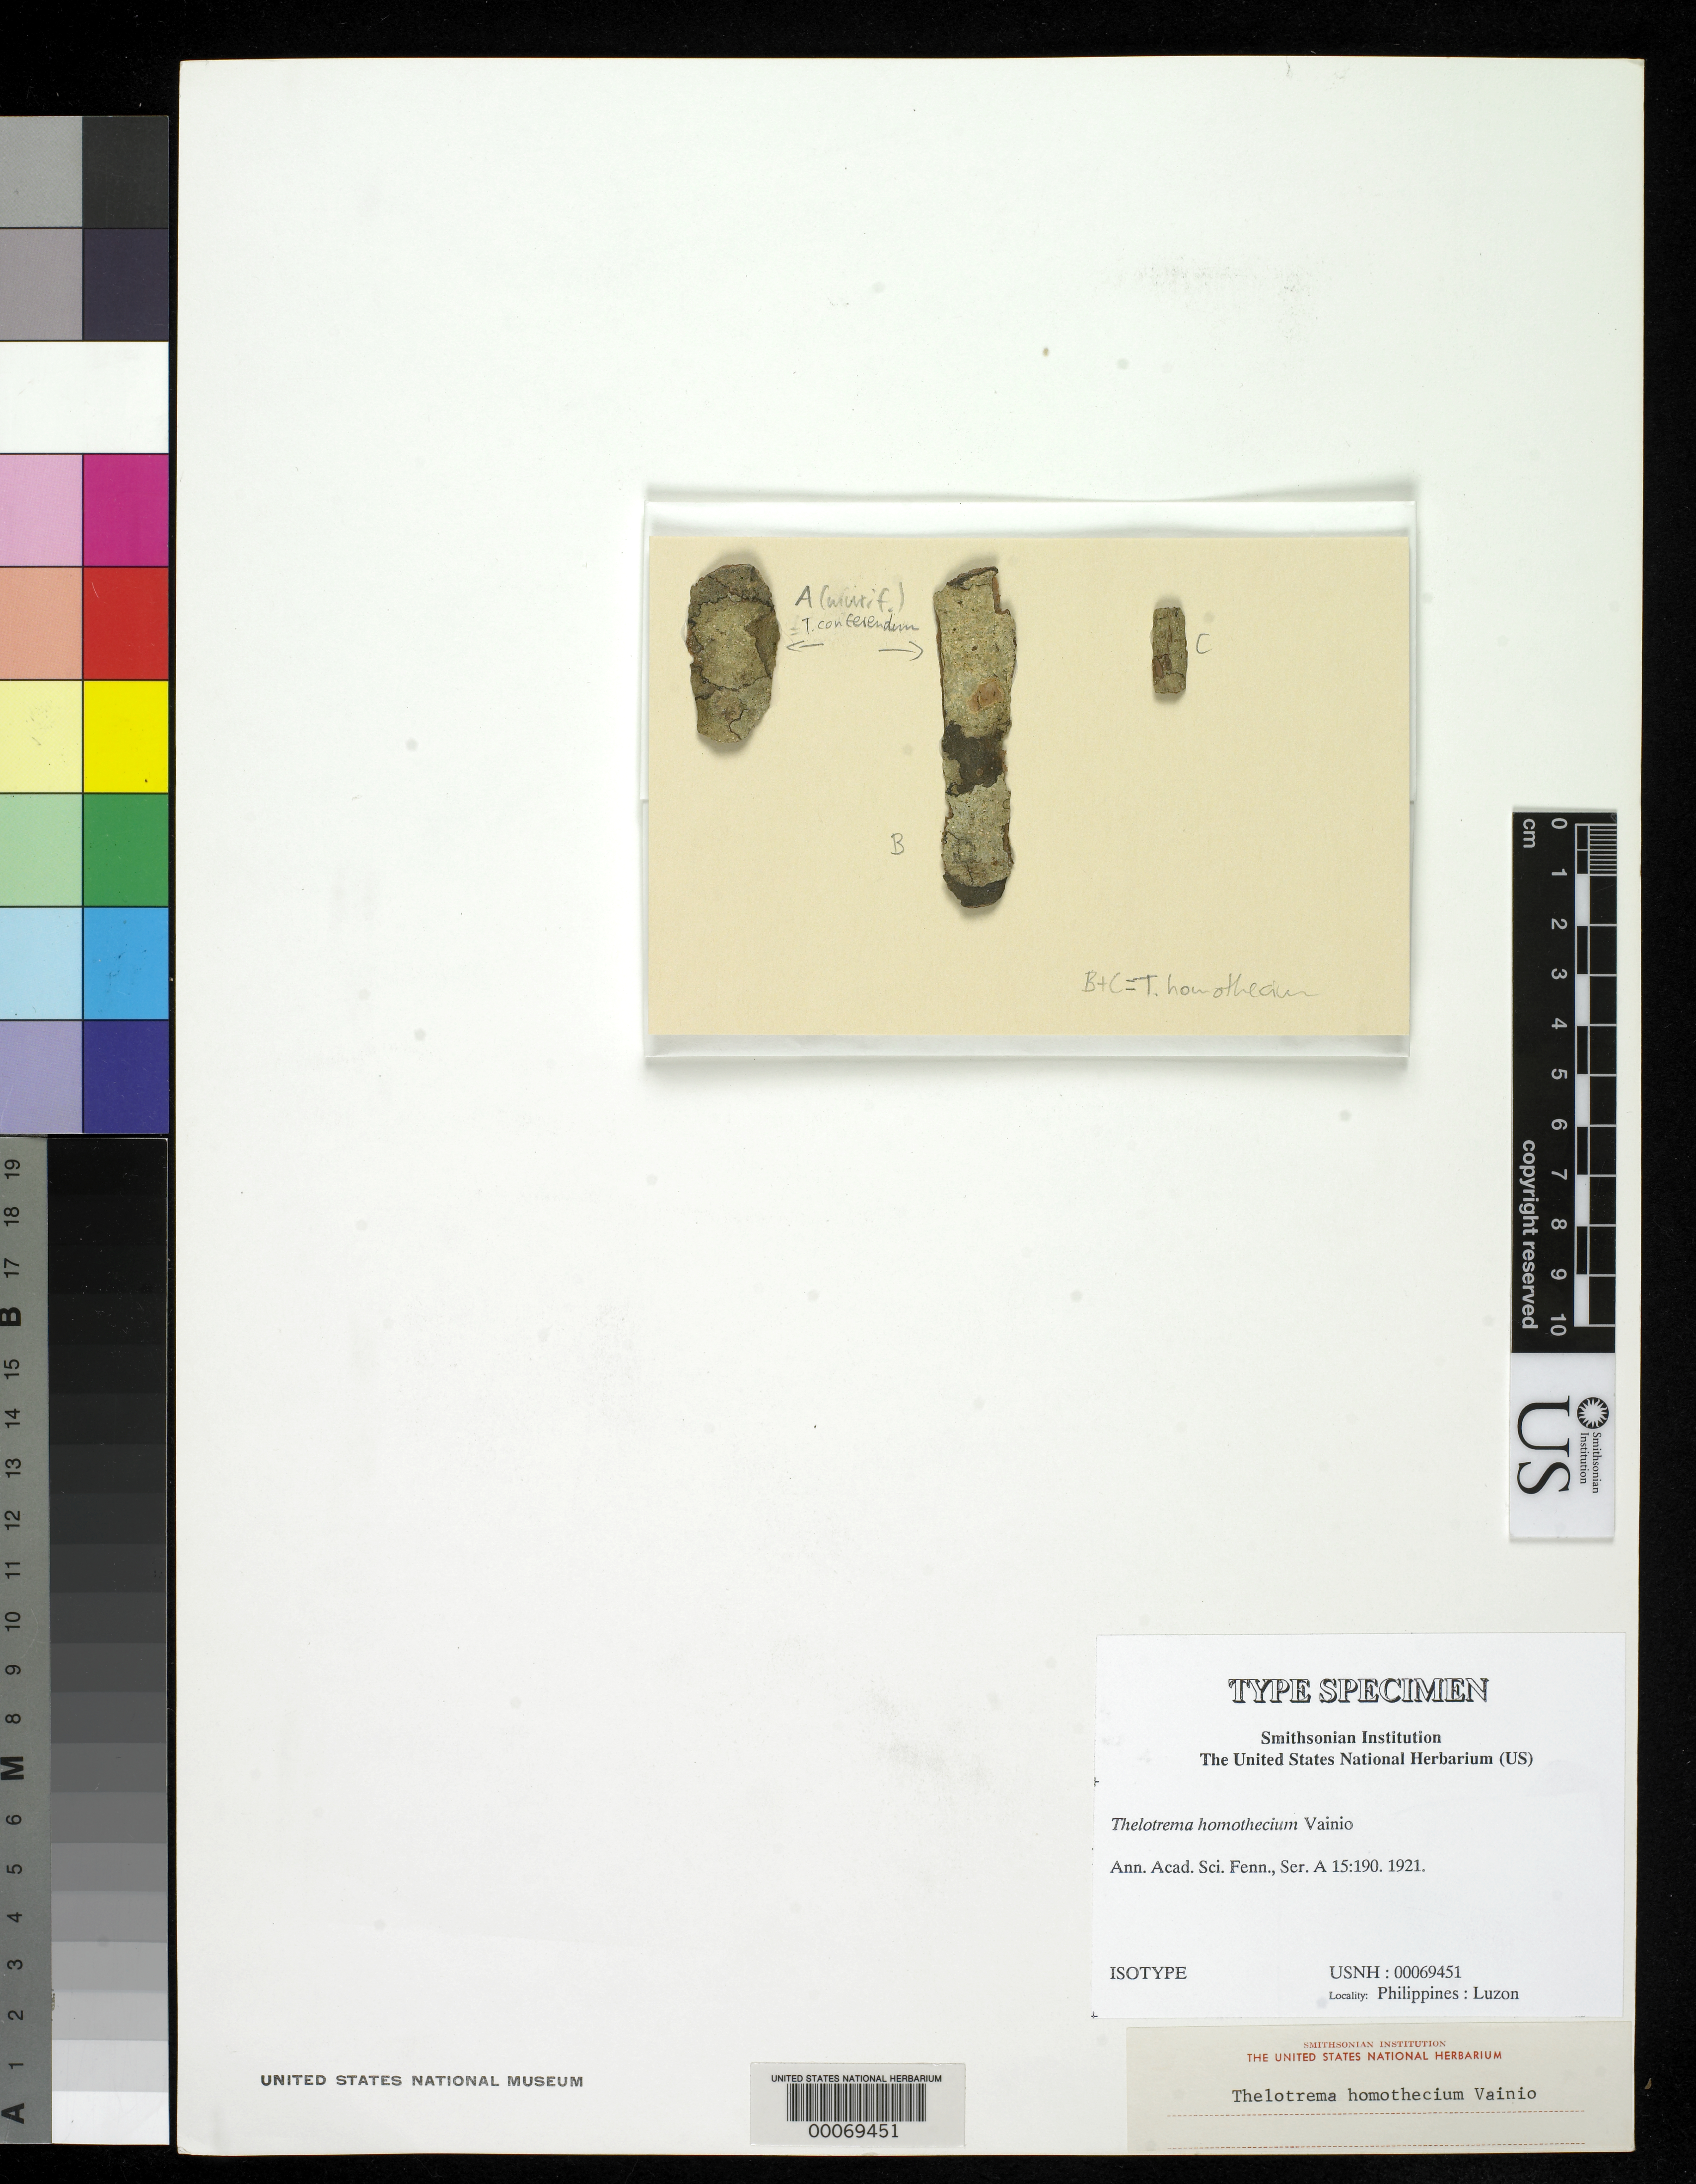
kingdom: Fungi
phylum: Ascomycota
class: Lecanoromycetes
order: Ostropales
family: Graphidaceae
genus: Thelotrema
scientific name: Thelotrema homothecium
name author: Vain.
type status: Isotype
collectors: A. D. E. Elmer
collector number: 14852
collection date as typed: Nov 1915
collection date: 1915-11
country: Philippines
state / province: Bicol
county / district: Sorsogon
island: Luzon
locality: Irosin (Mt. Bulusan), Province of Sorsogon, Island of Luzon